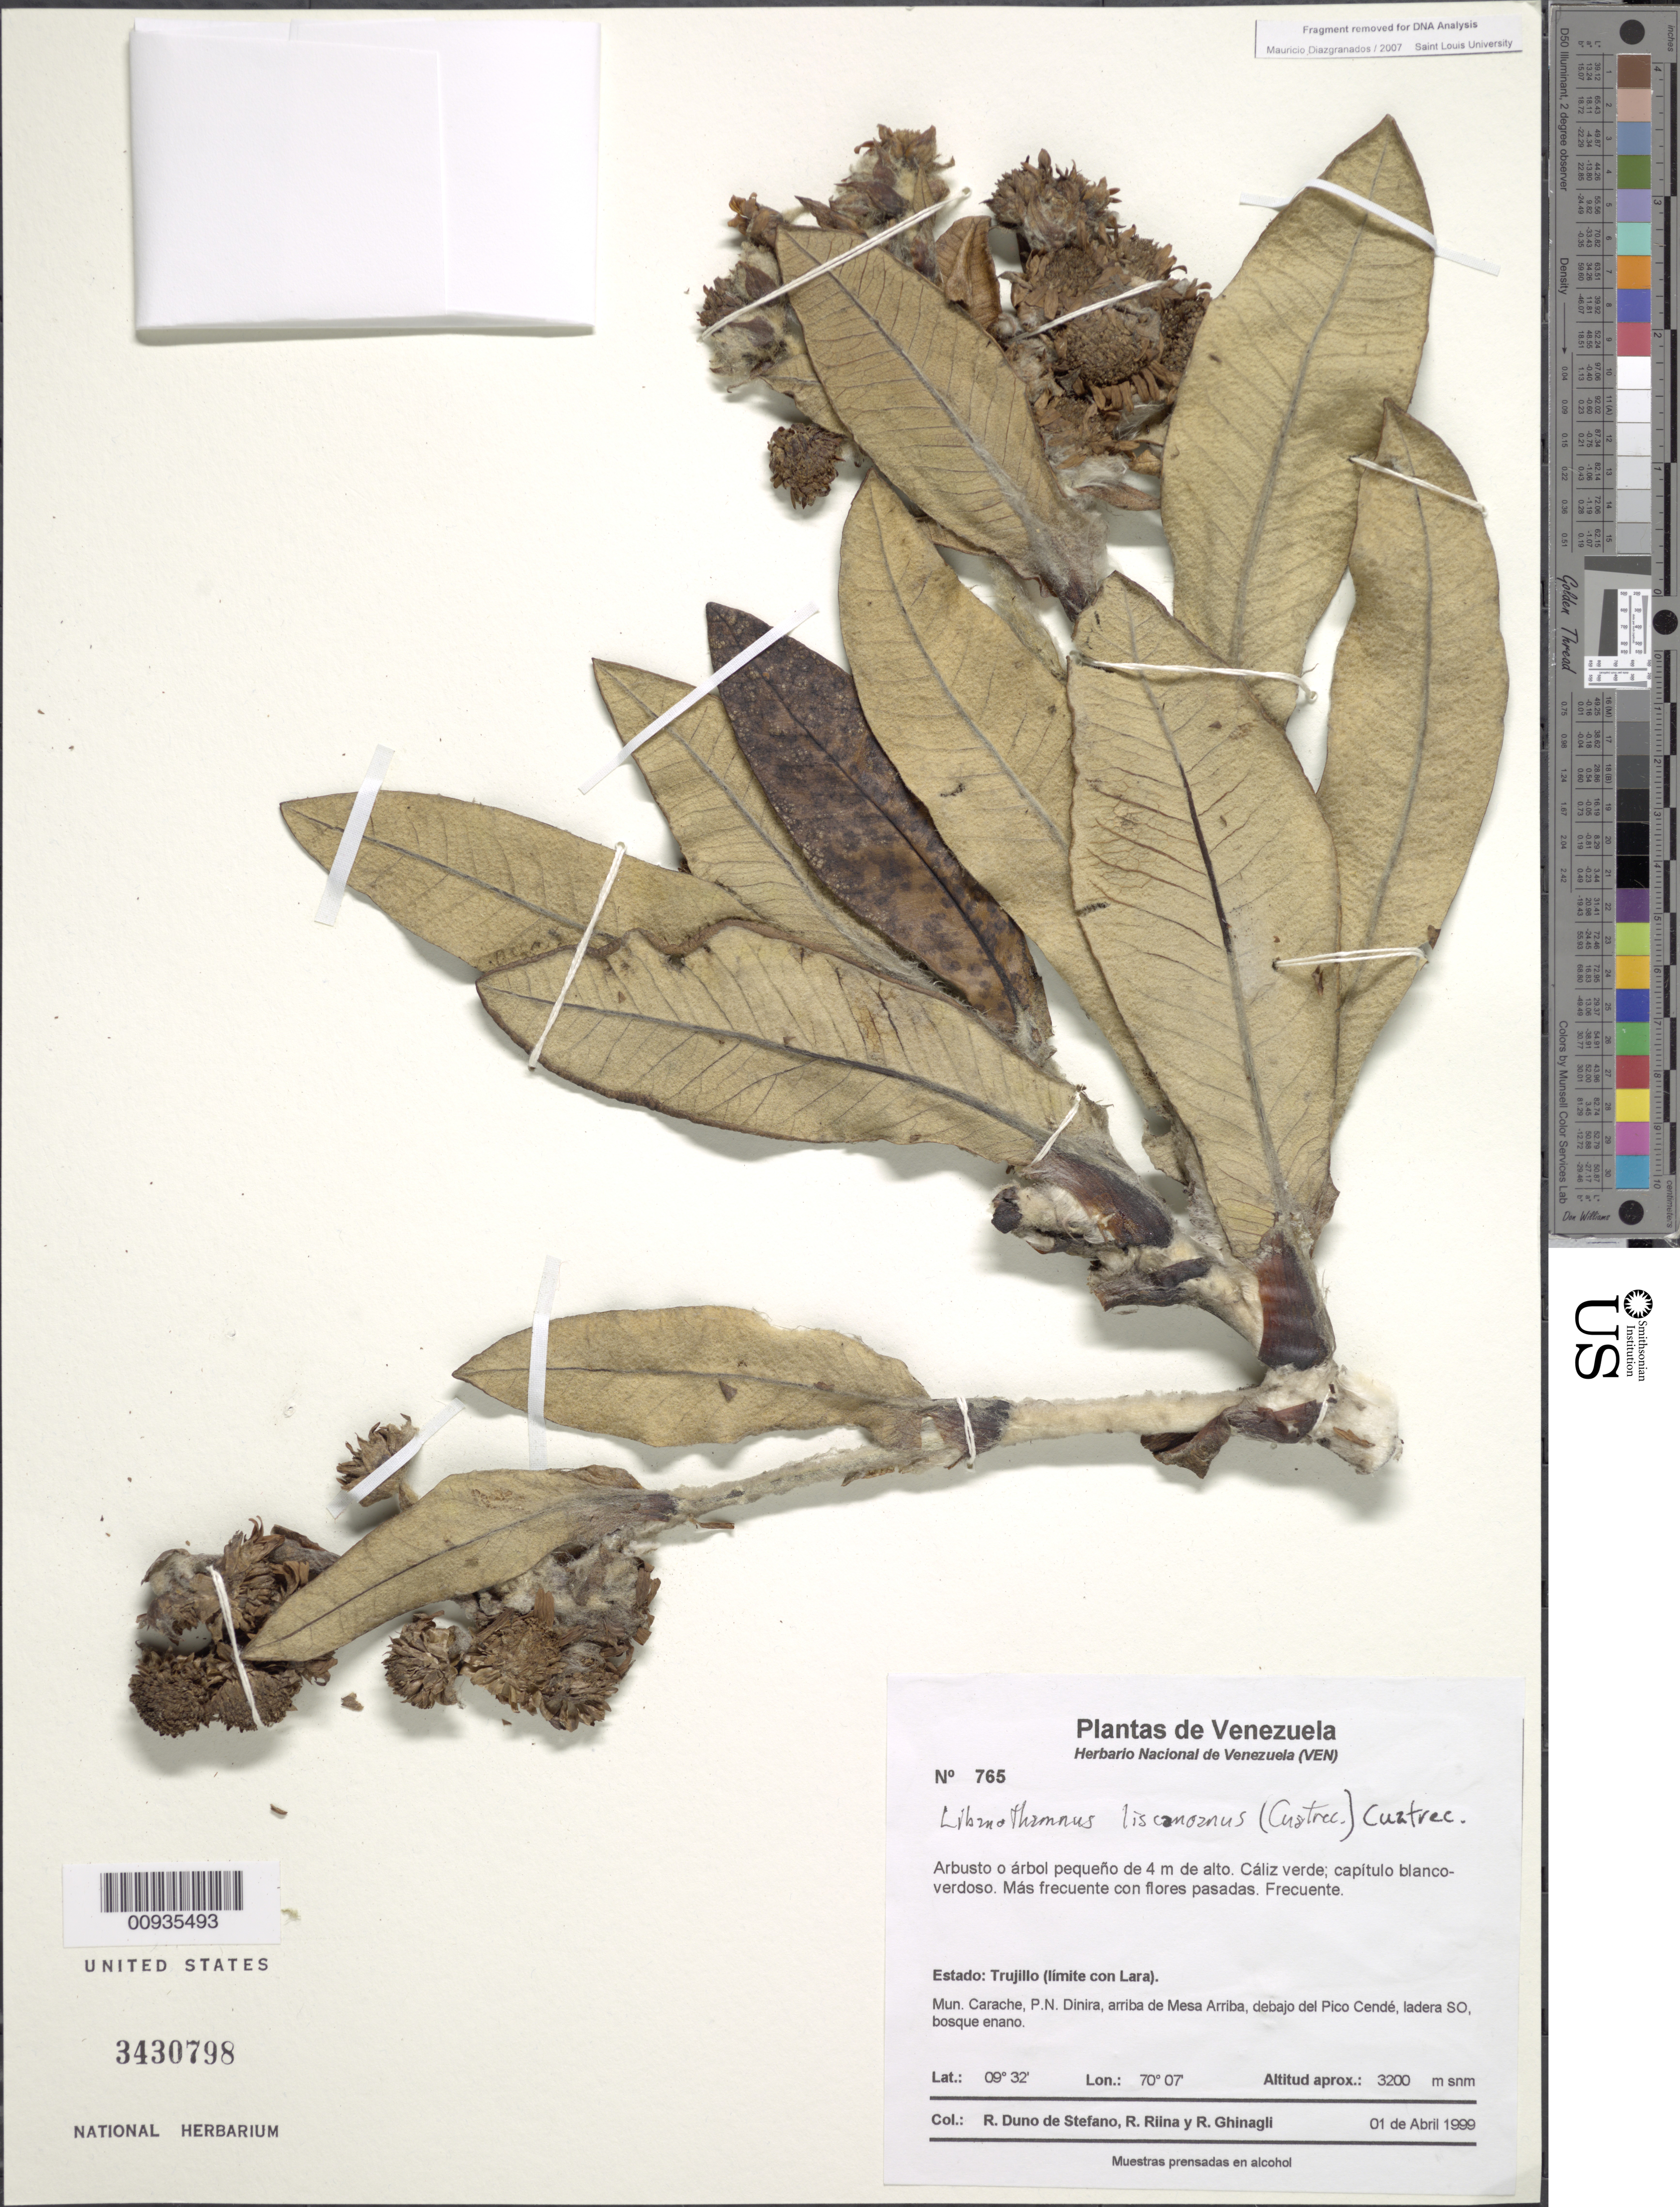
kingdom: Plantae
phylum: Tracheophyta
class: Magnoliopsida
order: Asterales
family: Asteraceae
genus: Libanothamnus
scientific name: Libanothamnus liscanoanus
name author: (Cuatrec.) Cuatrec.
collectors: R. Duno de Stefano & R. Riina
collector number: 765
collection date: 1999-04-01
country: Venezuela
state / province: Trujillo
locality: (Límite con Lara) Mun. Carache, Parque Nacional Dinira, arriba de Mesa Arriba, debajp del Pico cendé, ladera SO.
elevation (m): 3200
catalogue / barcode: US 3430798